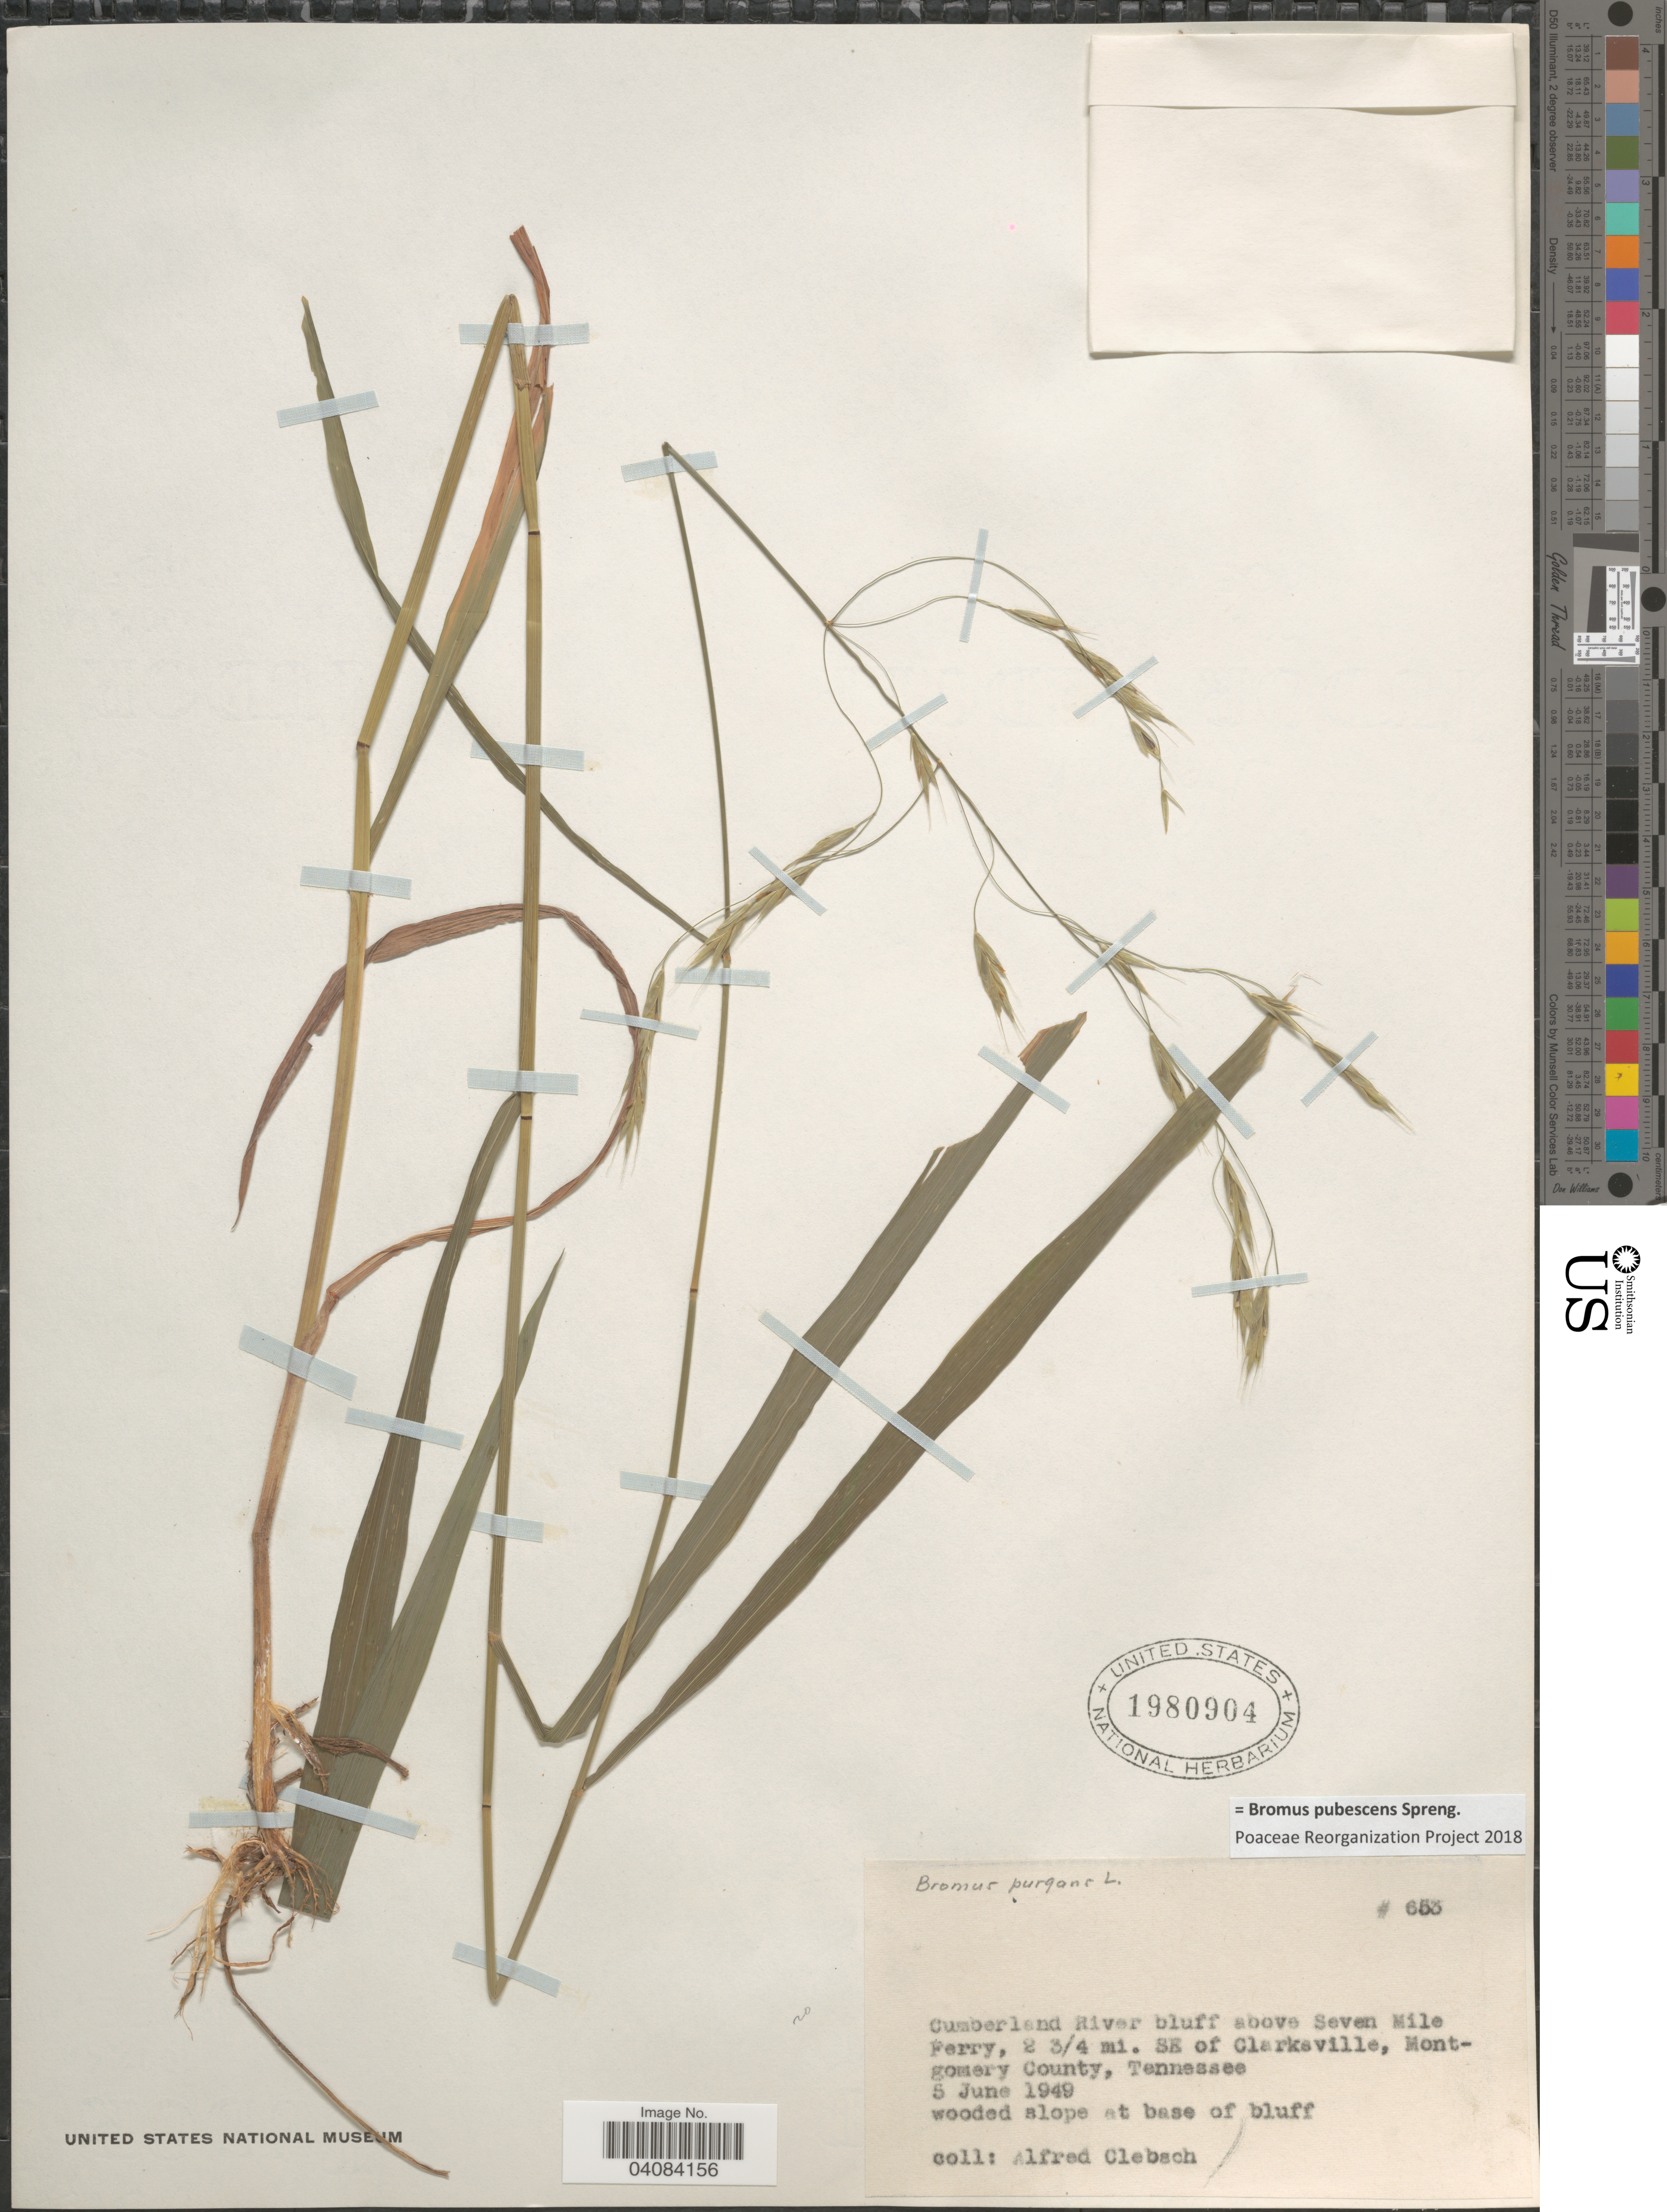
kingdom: Plantae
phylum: Tracheophyta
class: Liliopsida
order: Poales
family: Poaceae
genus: Bromus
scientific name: Bromus pubescens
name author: Muhl. ex Willd.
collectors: A. Clebsch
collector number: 653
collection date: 1949-06-05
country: United States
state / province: Tennessee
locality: Cumberland River bluff above Seven Mile Ferry, 2 3/4 mi. SE of Clarksville, Montgomery County.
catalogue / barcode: US 1980904